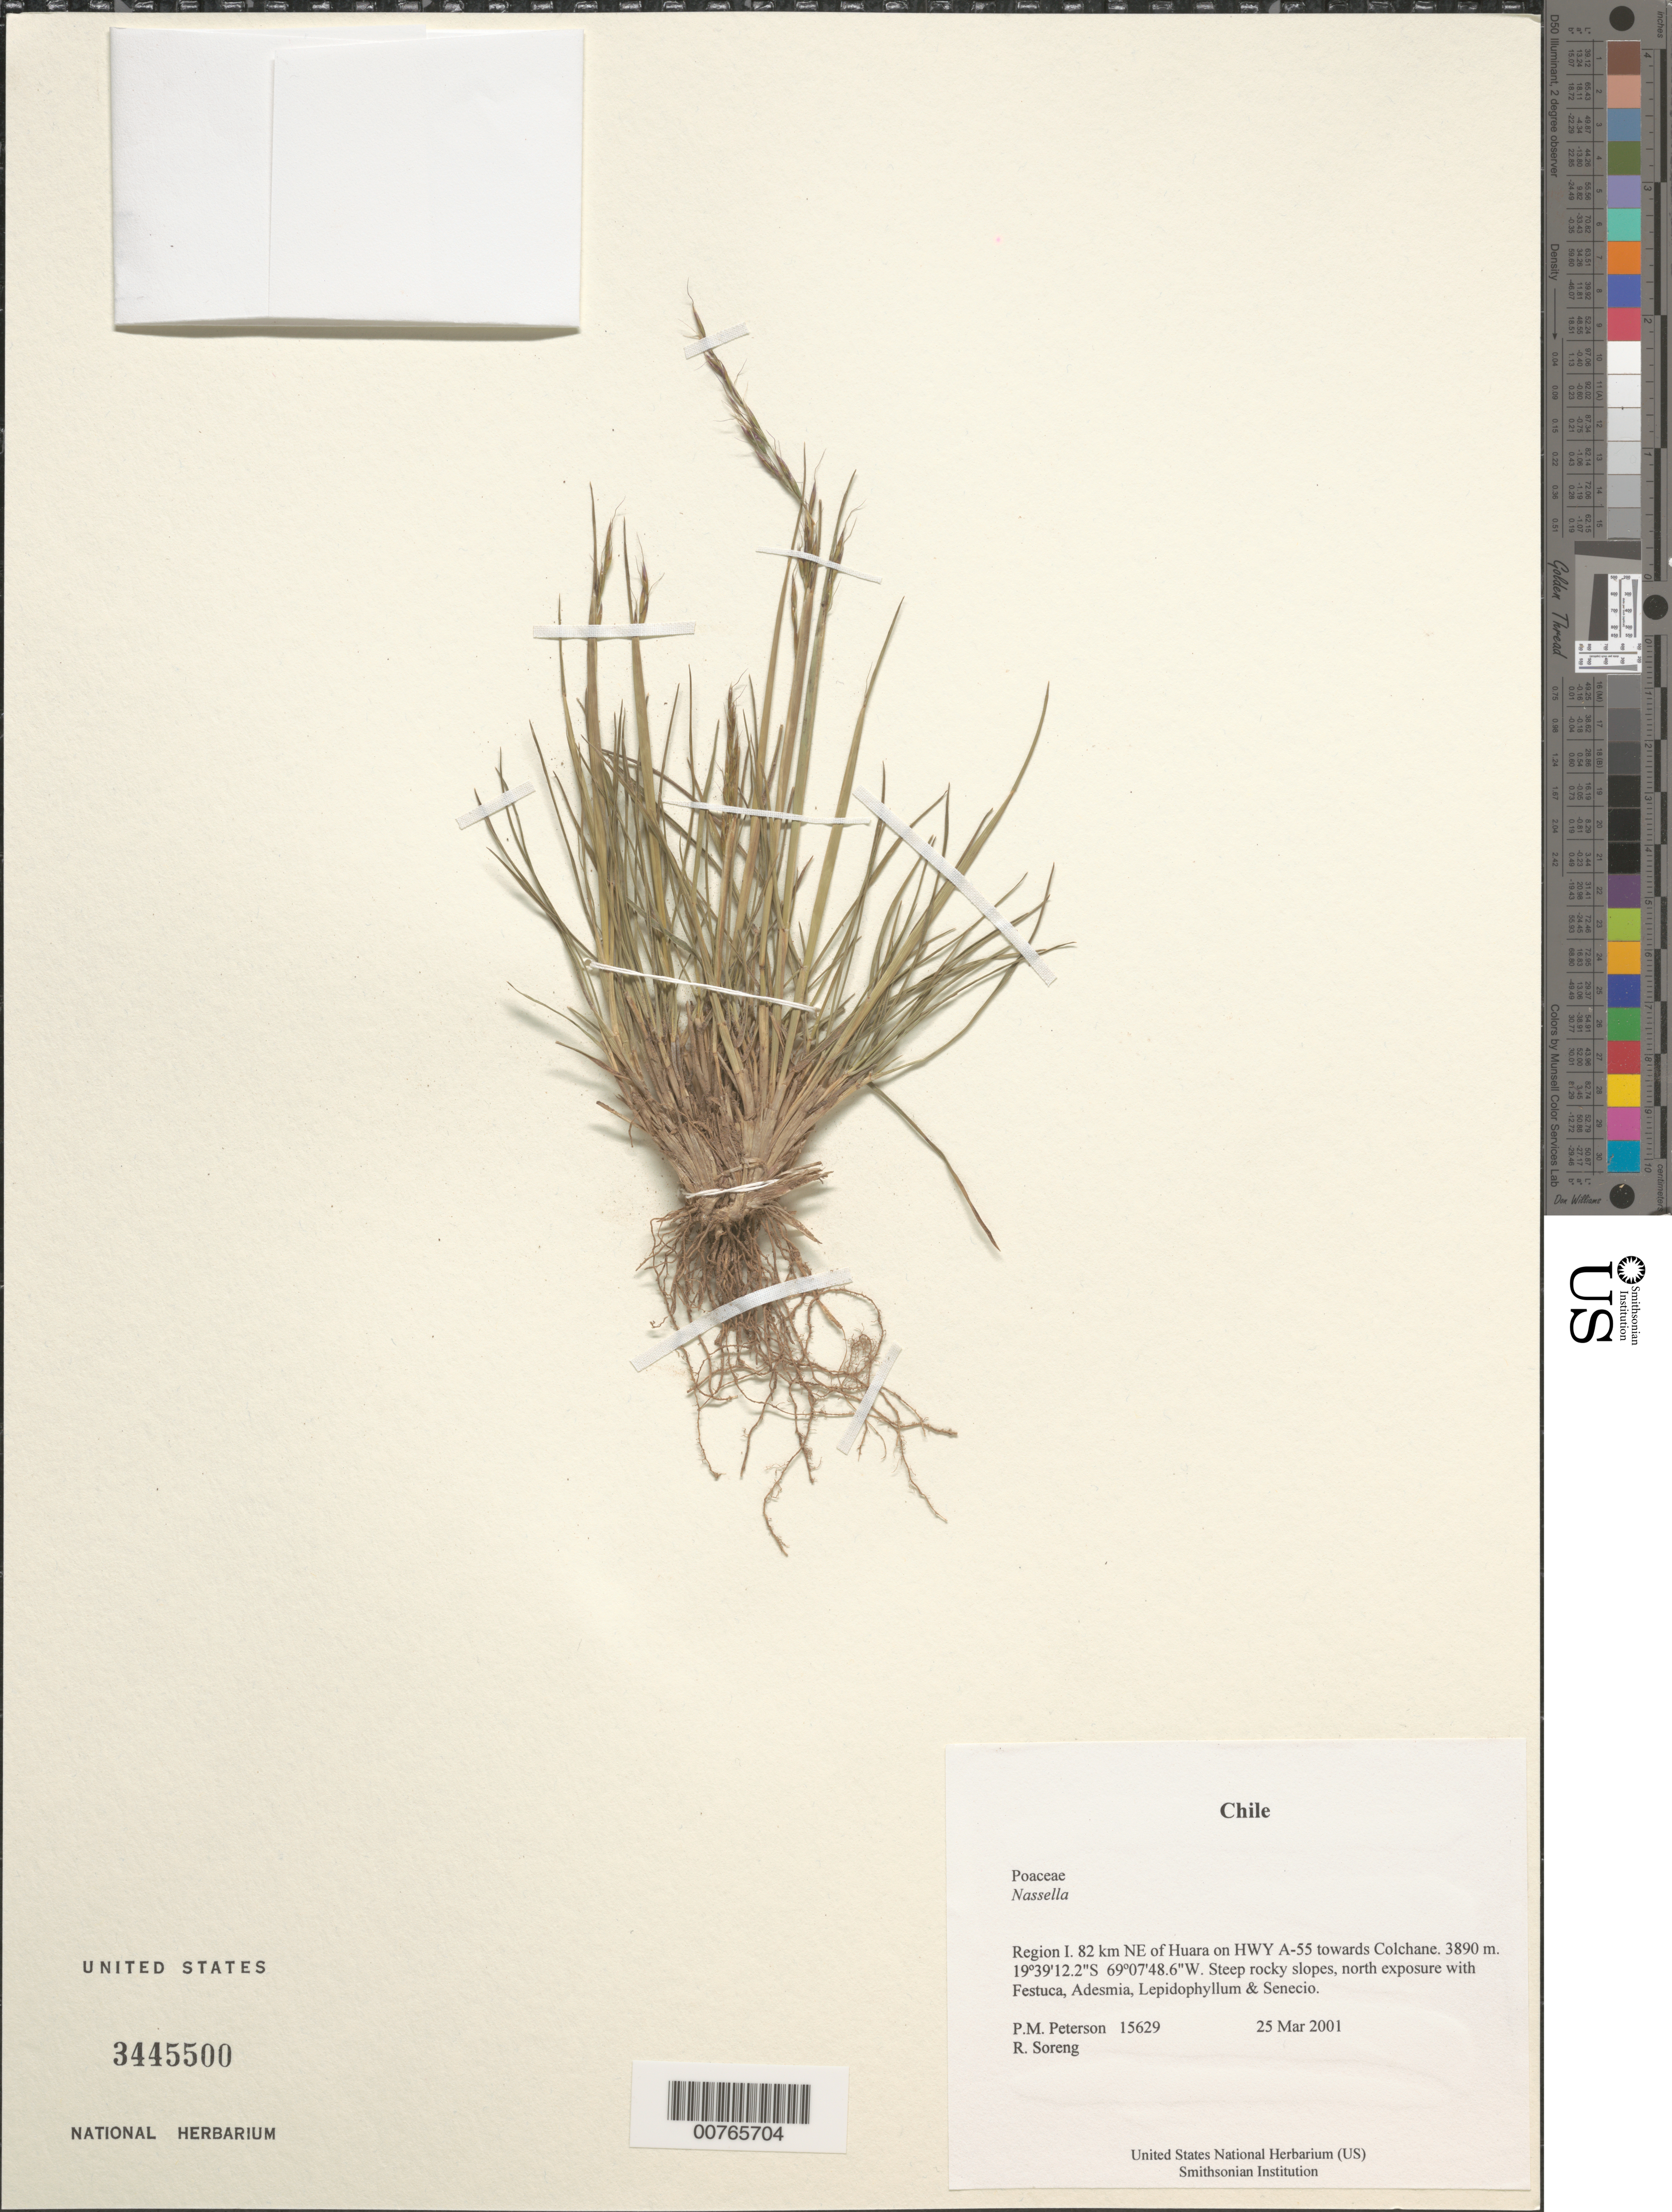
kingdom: Plantae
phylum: Tracheophyta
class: Liliopsida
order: Poales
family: Poaceae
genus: Nassella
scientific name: Nassella sp.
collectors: P. M. Peterson & R. J. Soreng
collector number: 15629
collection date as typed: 25 Mar 2001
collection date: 2001-03-25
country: Chile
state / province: Tarapacá (I)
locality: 82 km NE of Huara on HWY A-55 towards Colchane.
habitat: Steep rocky slopes, north exposure with Festuca, Adesmia, Lepidophyllum & Senecio.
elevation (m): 3890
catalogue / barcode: US 3445500